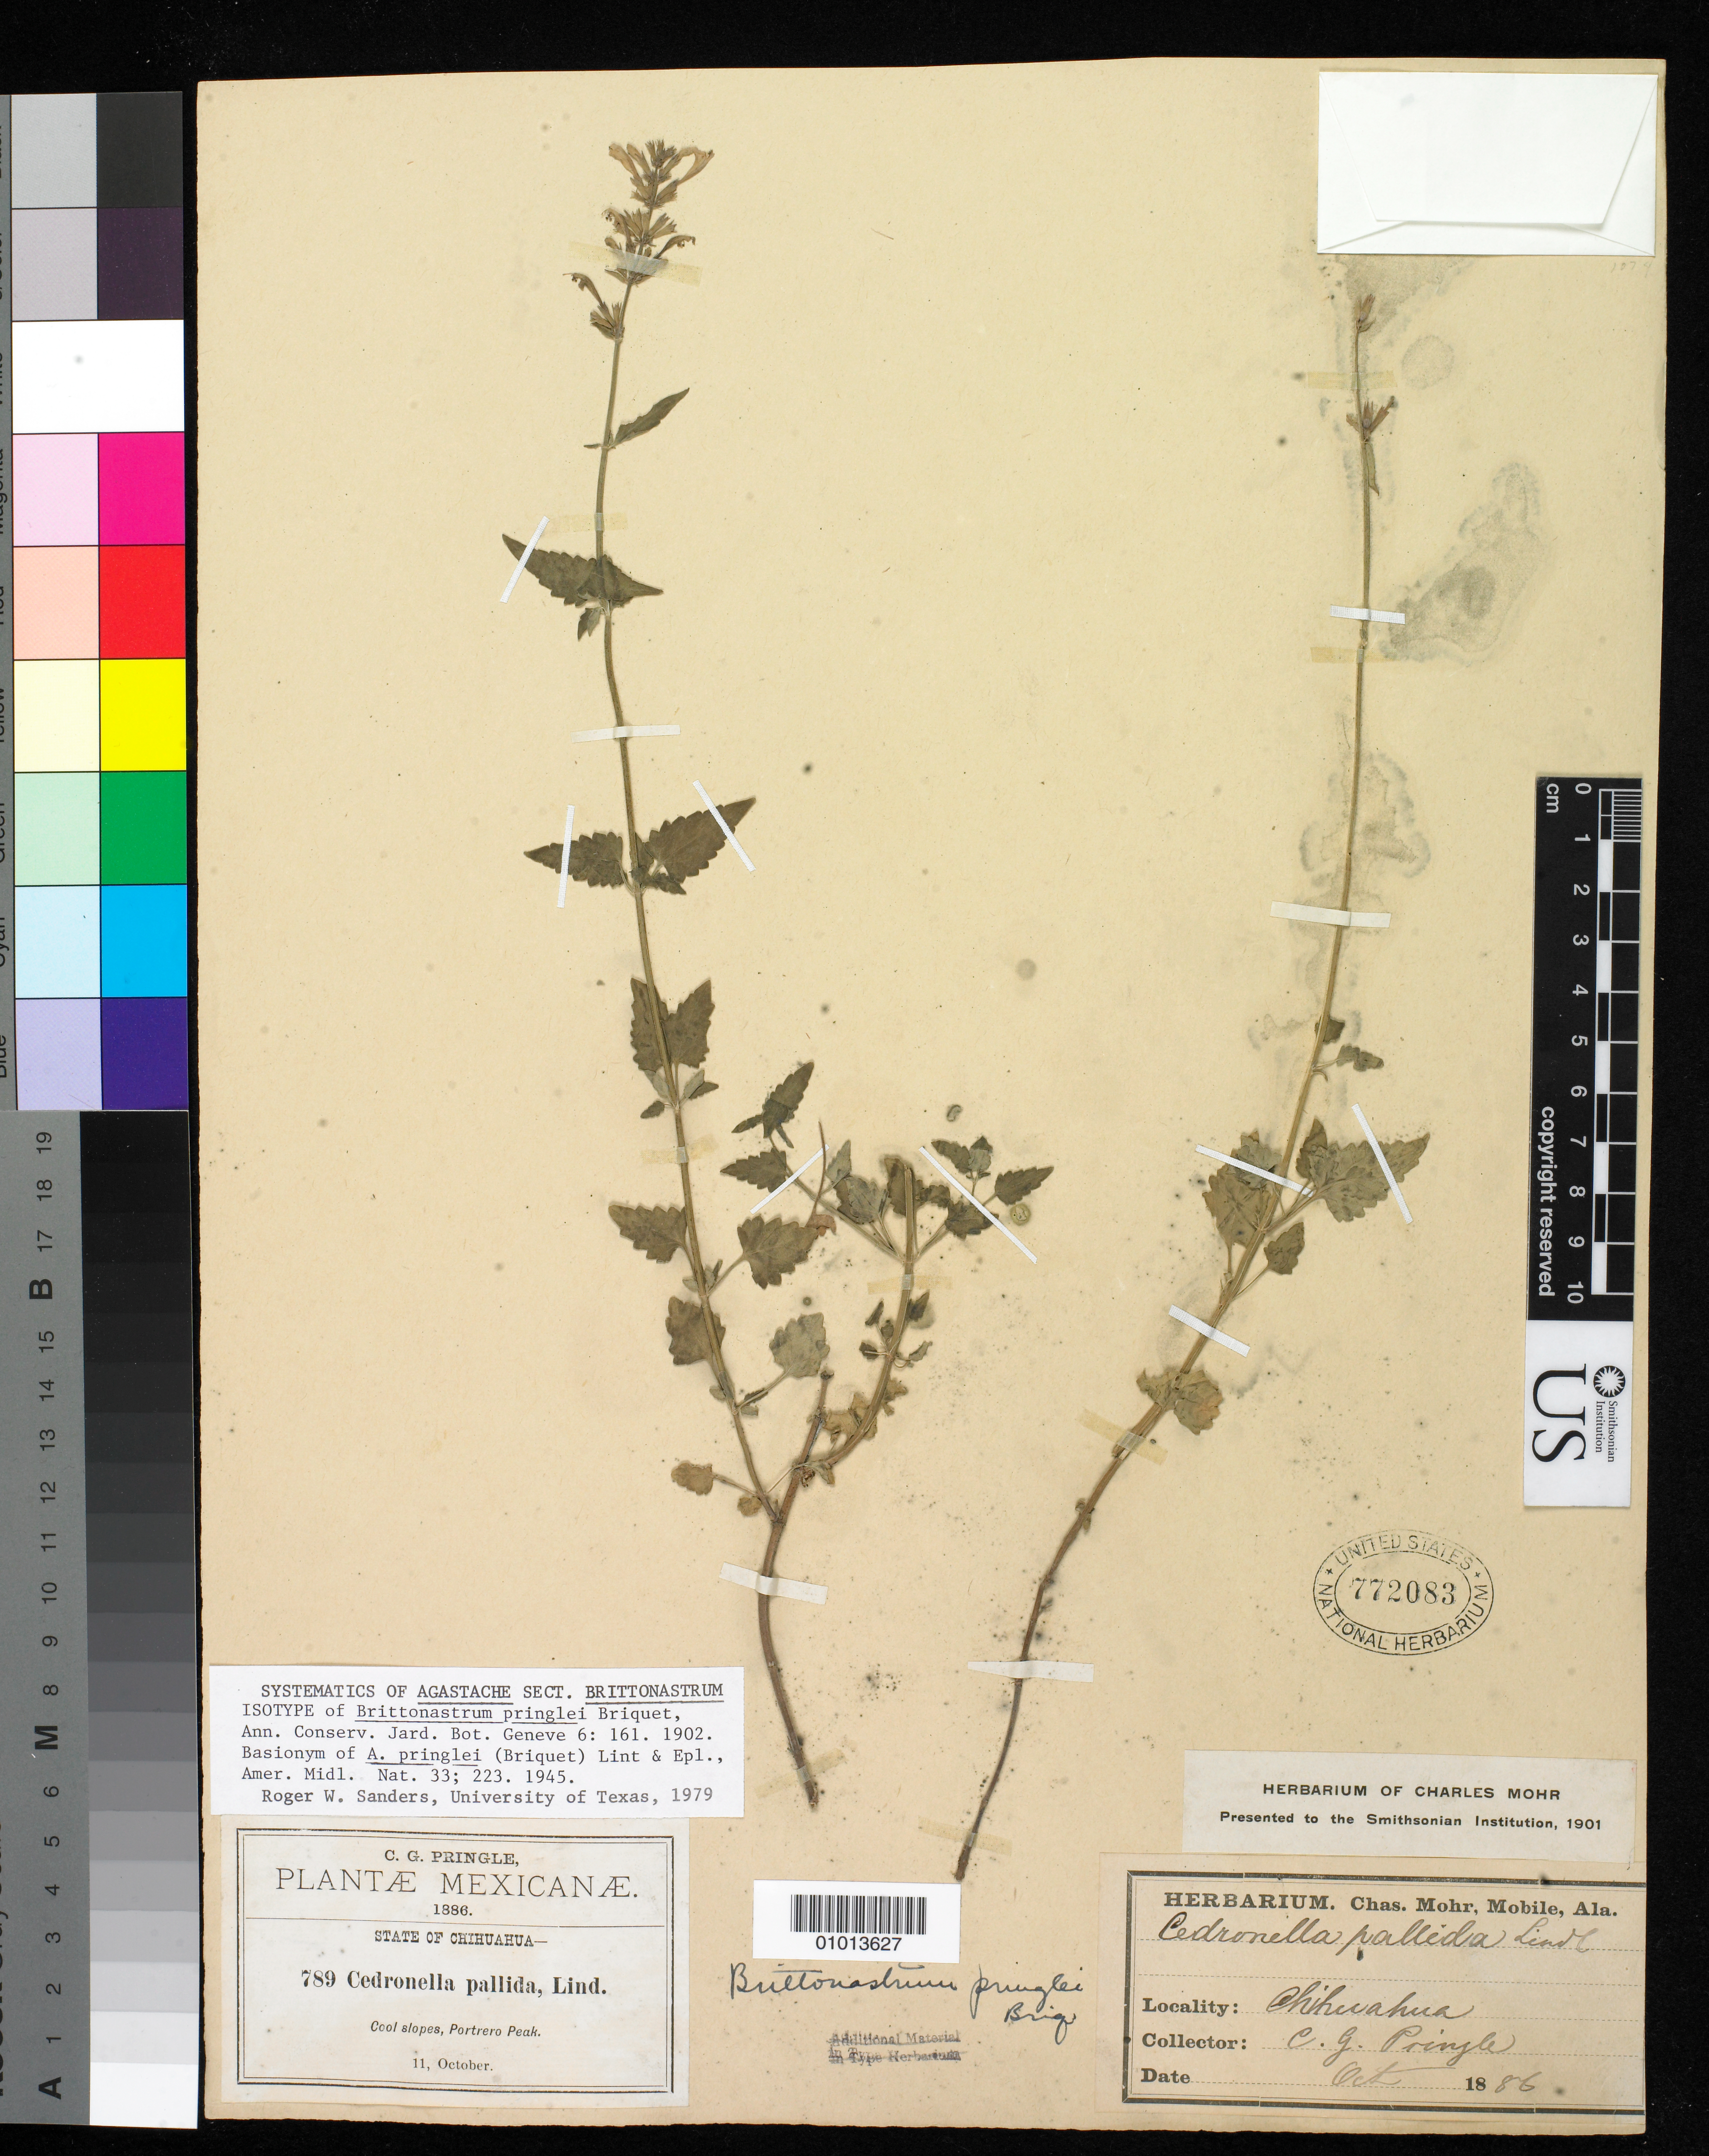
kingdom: Plantae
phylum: Tracheophyta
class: Magnoliopsida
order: Lamiales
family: Lamiaceae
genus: Brittonastrum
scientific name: Brittonastrum pringlei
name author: Briq.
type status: Isotype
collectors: C. G. Pringle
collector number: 789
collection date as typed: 11 Oct 1886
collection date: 1886-10-11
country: Mexico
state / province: Chihuahua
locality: Portrero Peak.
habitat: Cool slopes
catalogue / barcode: US 772083